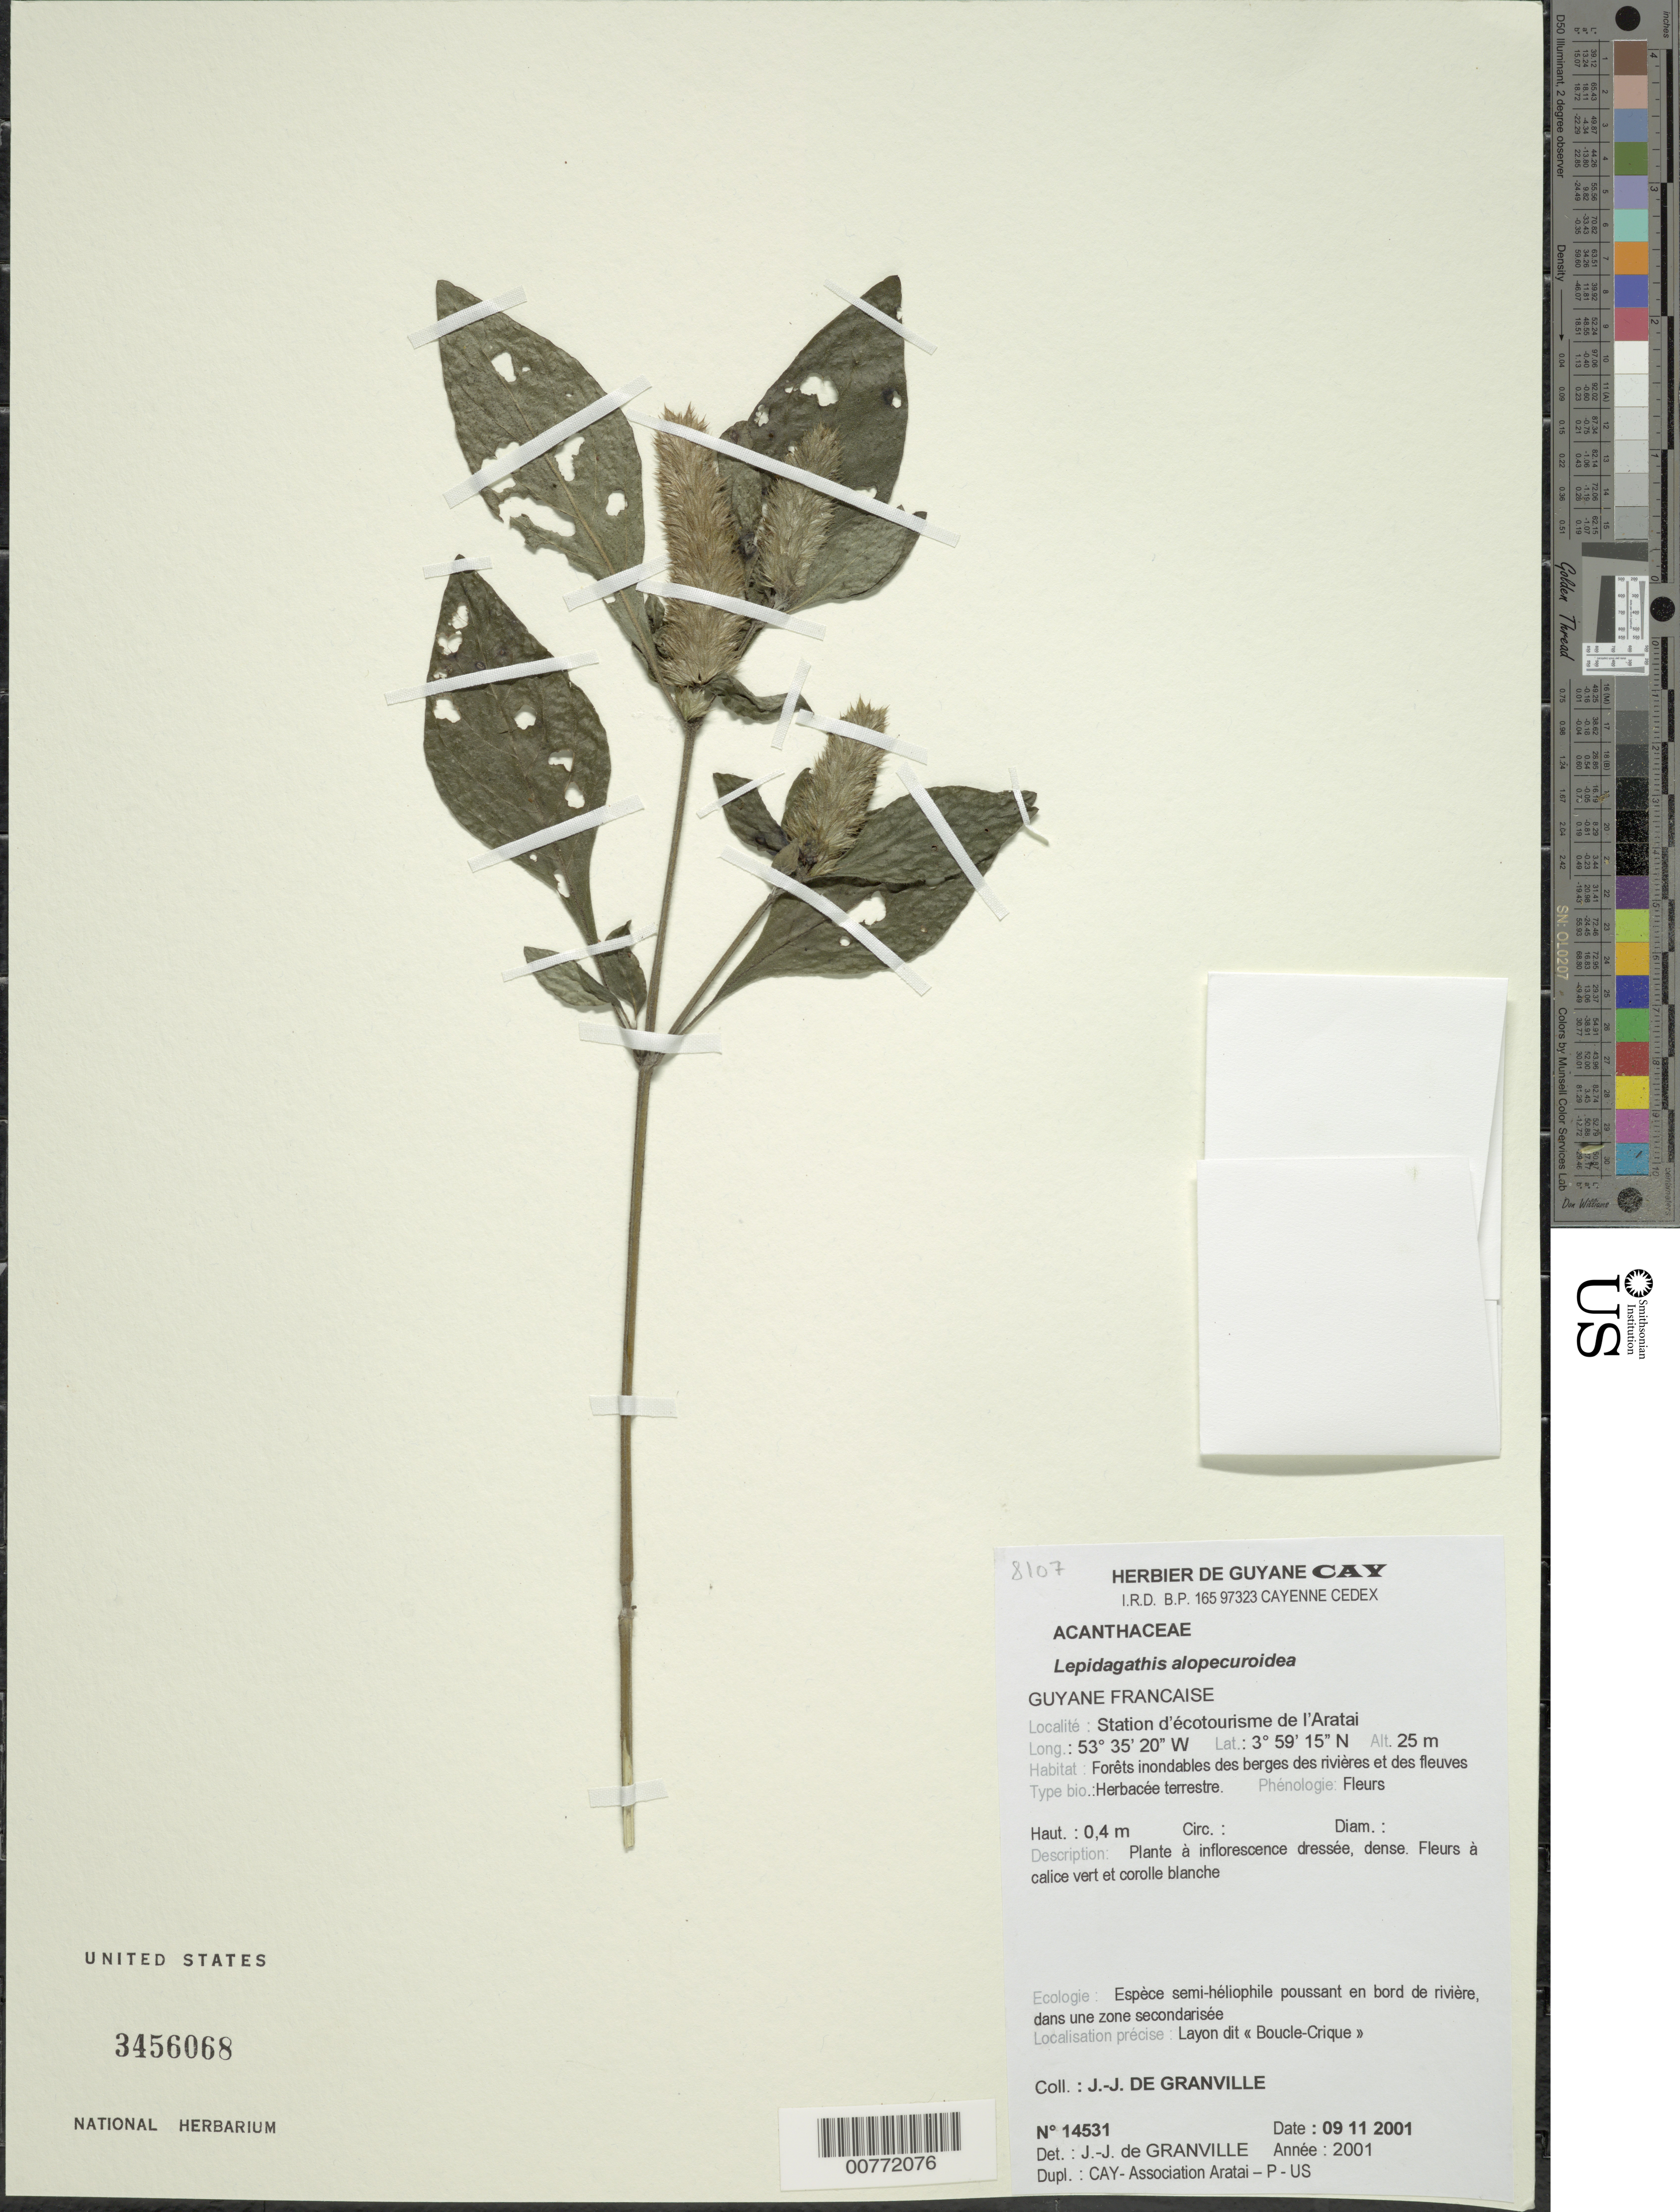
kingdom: Plantae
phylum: Tracheophyta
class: Magnoliopsida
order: Lamiales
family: Acanthaceae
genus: Lepidagathis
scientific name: Lepidagathis alopecuroidea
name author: (Vahl) R. Br. ex Griseb.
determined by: Granville, J. J. de, (CAY), Institut de Recherche pour le Developpement (IRD) (FRENCH GUIANA)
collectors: J.-J. de Granville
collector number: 14531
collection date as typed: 9-Nov-01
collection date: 2001-11-09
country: French Guiana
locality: Station d'écotourisme de l'Aratai; Layon dit "Boucle-Crique"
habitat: Forêts inondables des berges des rivières et des fleuves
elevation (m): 25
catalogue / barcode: US 3456068